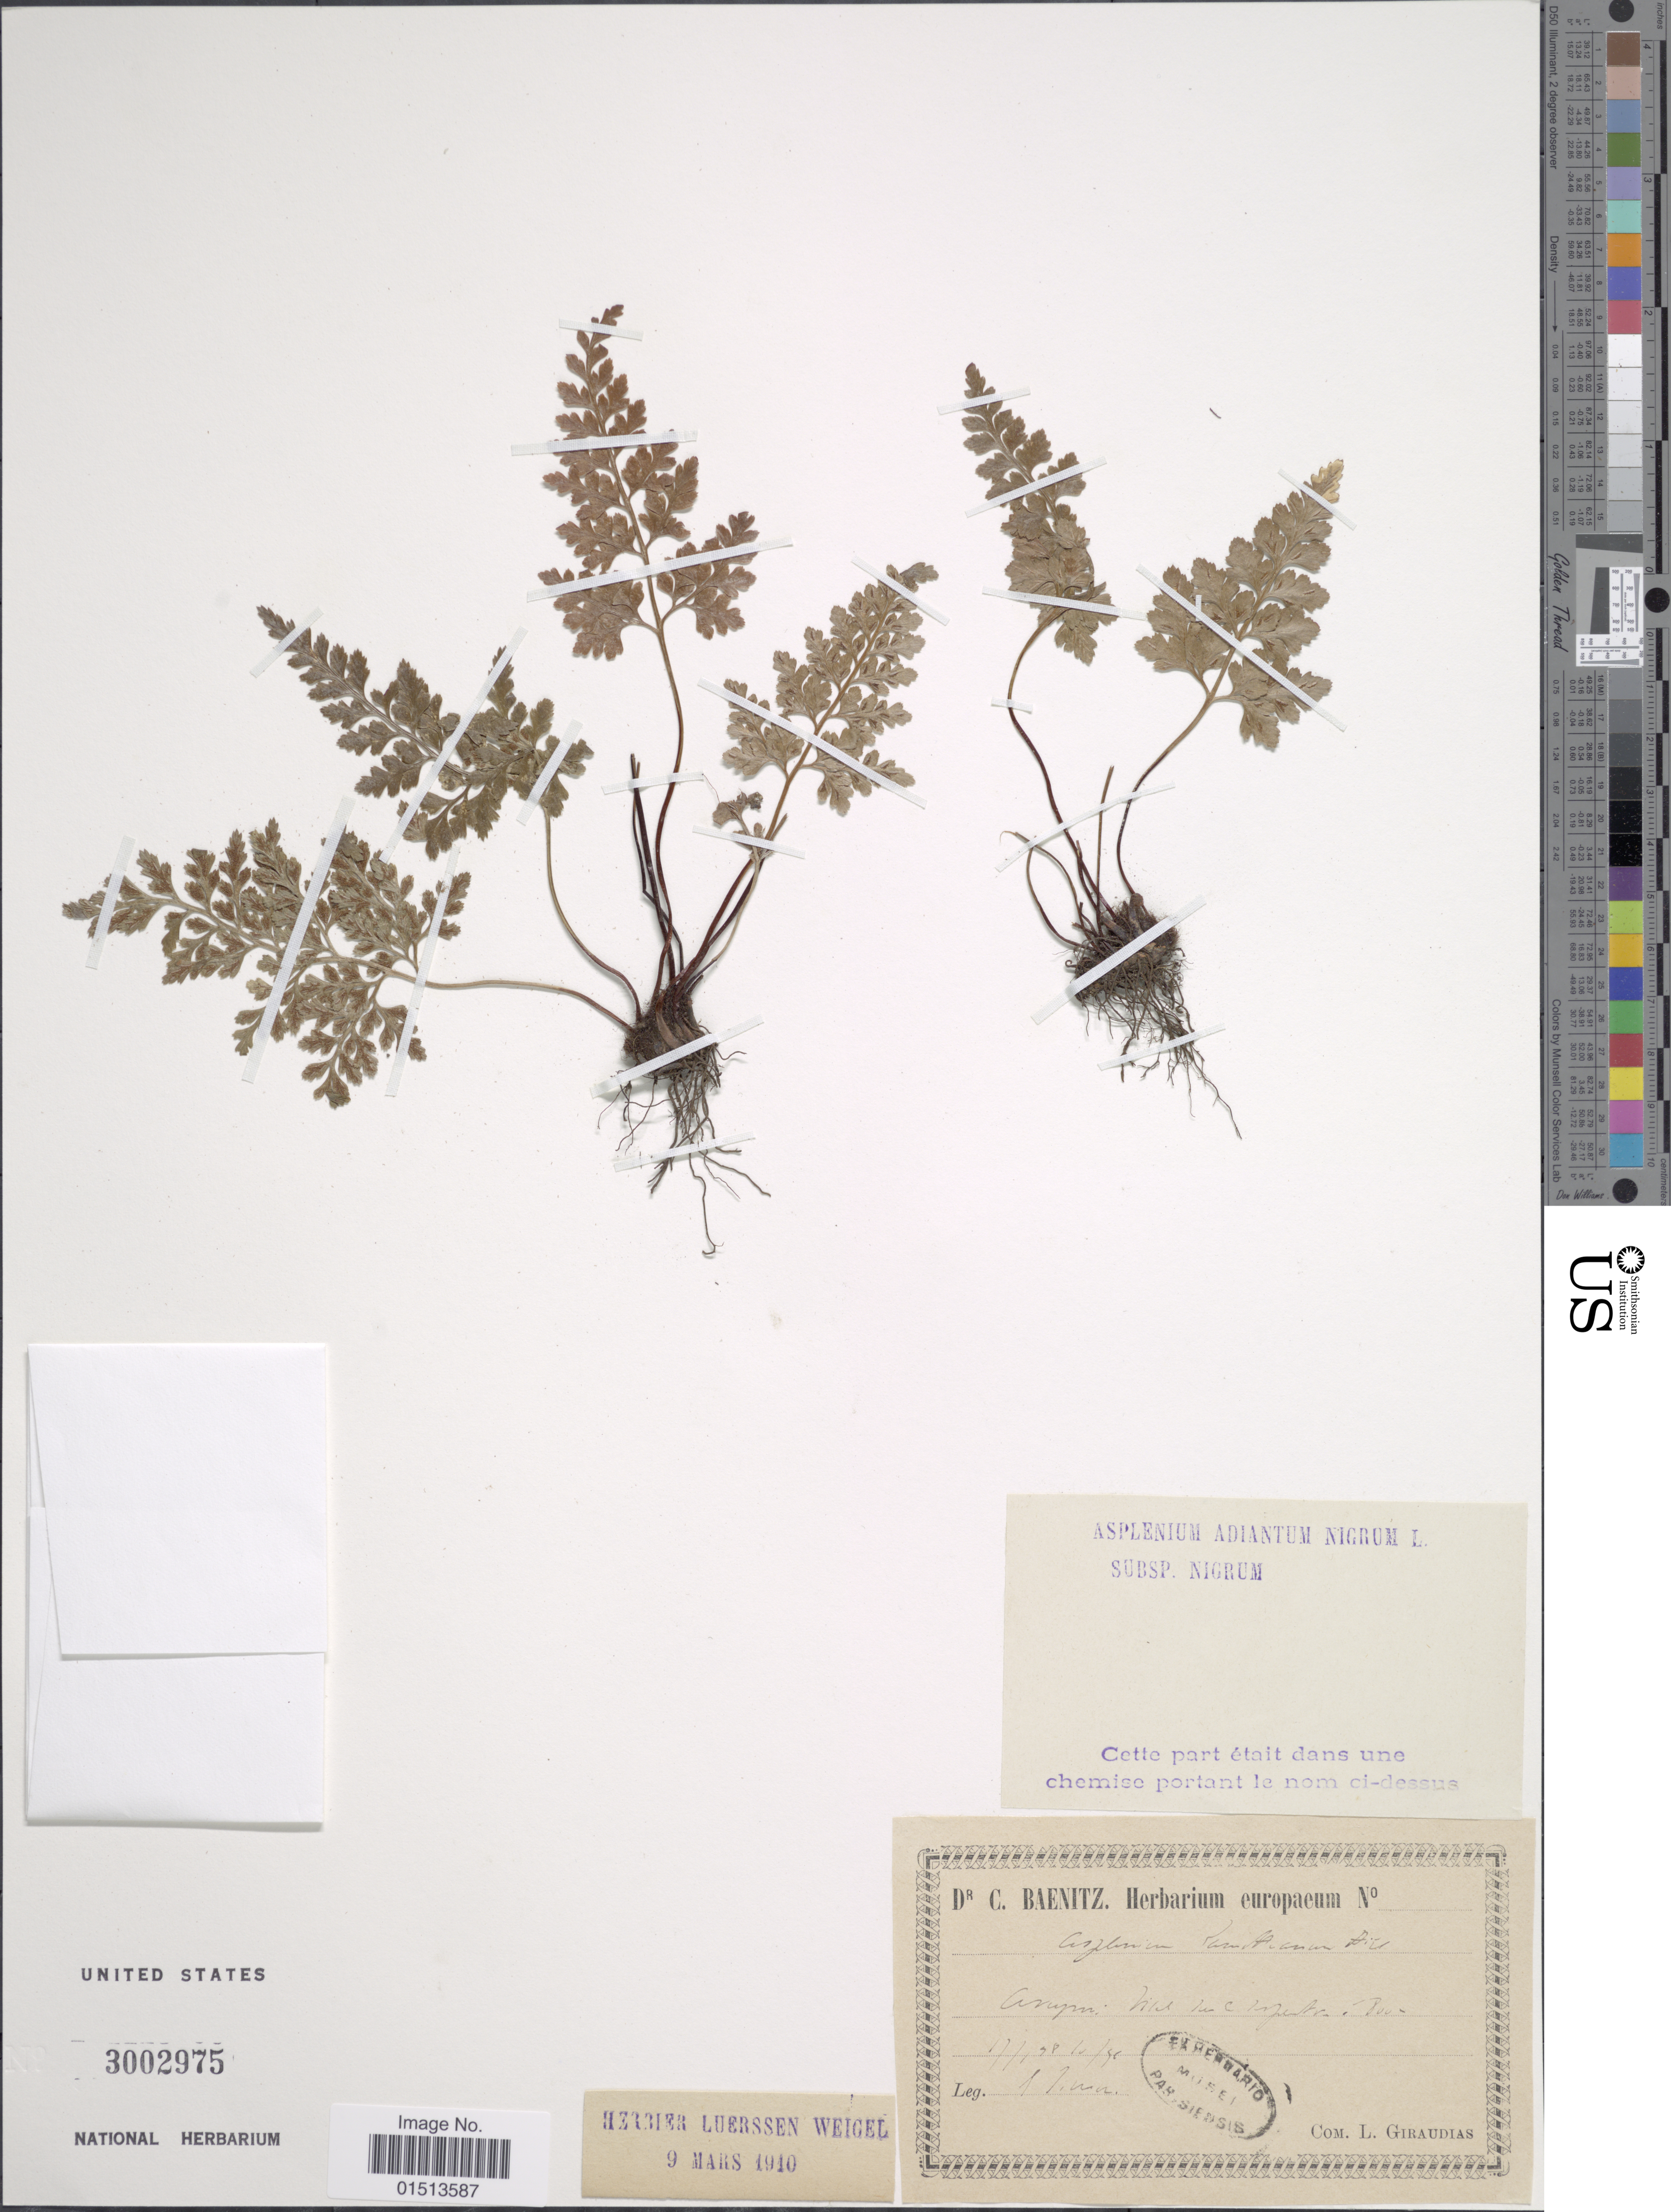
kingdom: Plantae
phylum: Tracheophyta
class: Polypodiopsida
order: Polypodiales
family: Aspleniaceae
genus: Asplenium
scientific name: Asplenium adiantum-nigrum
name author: L.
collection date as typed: Transcribed d/m/y: 17/1/98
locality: Cirupia: Wihl mu c serpentin i Boo. [interpreted]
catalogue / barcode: US 3002975